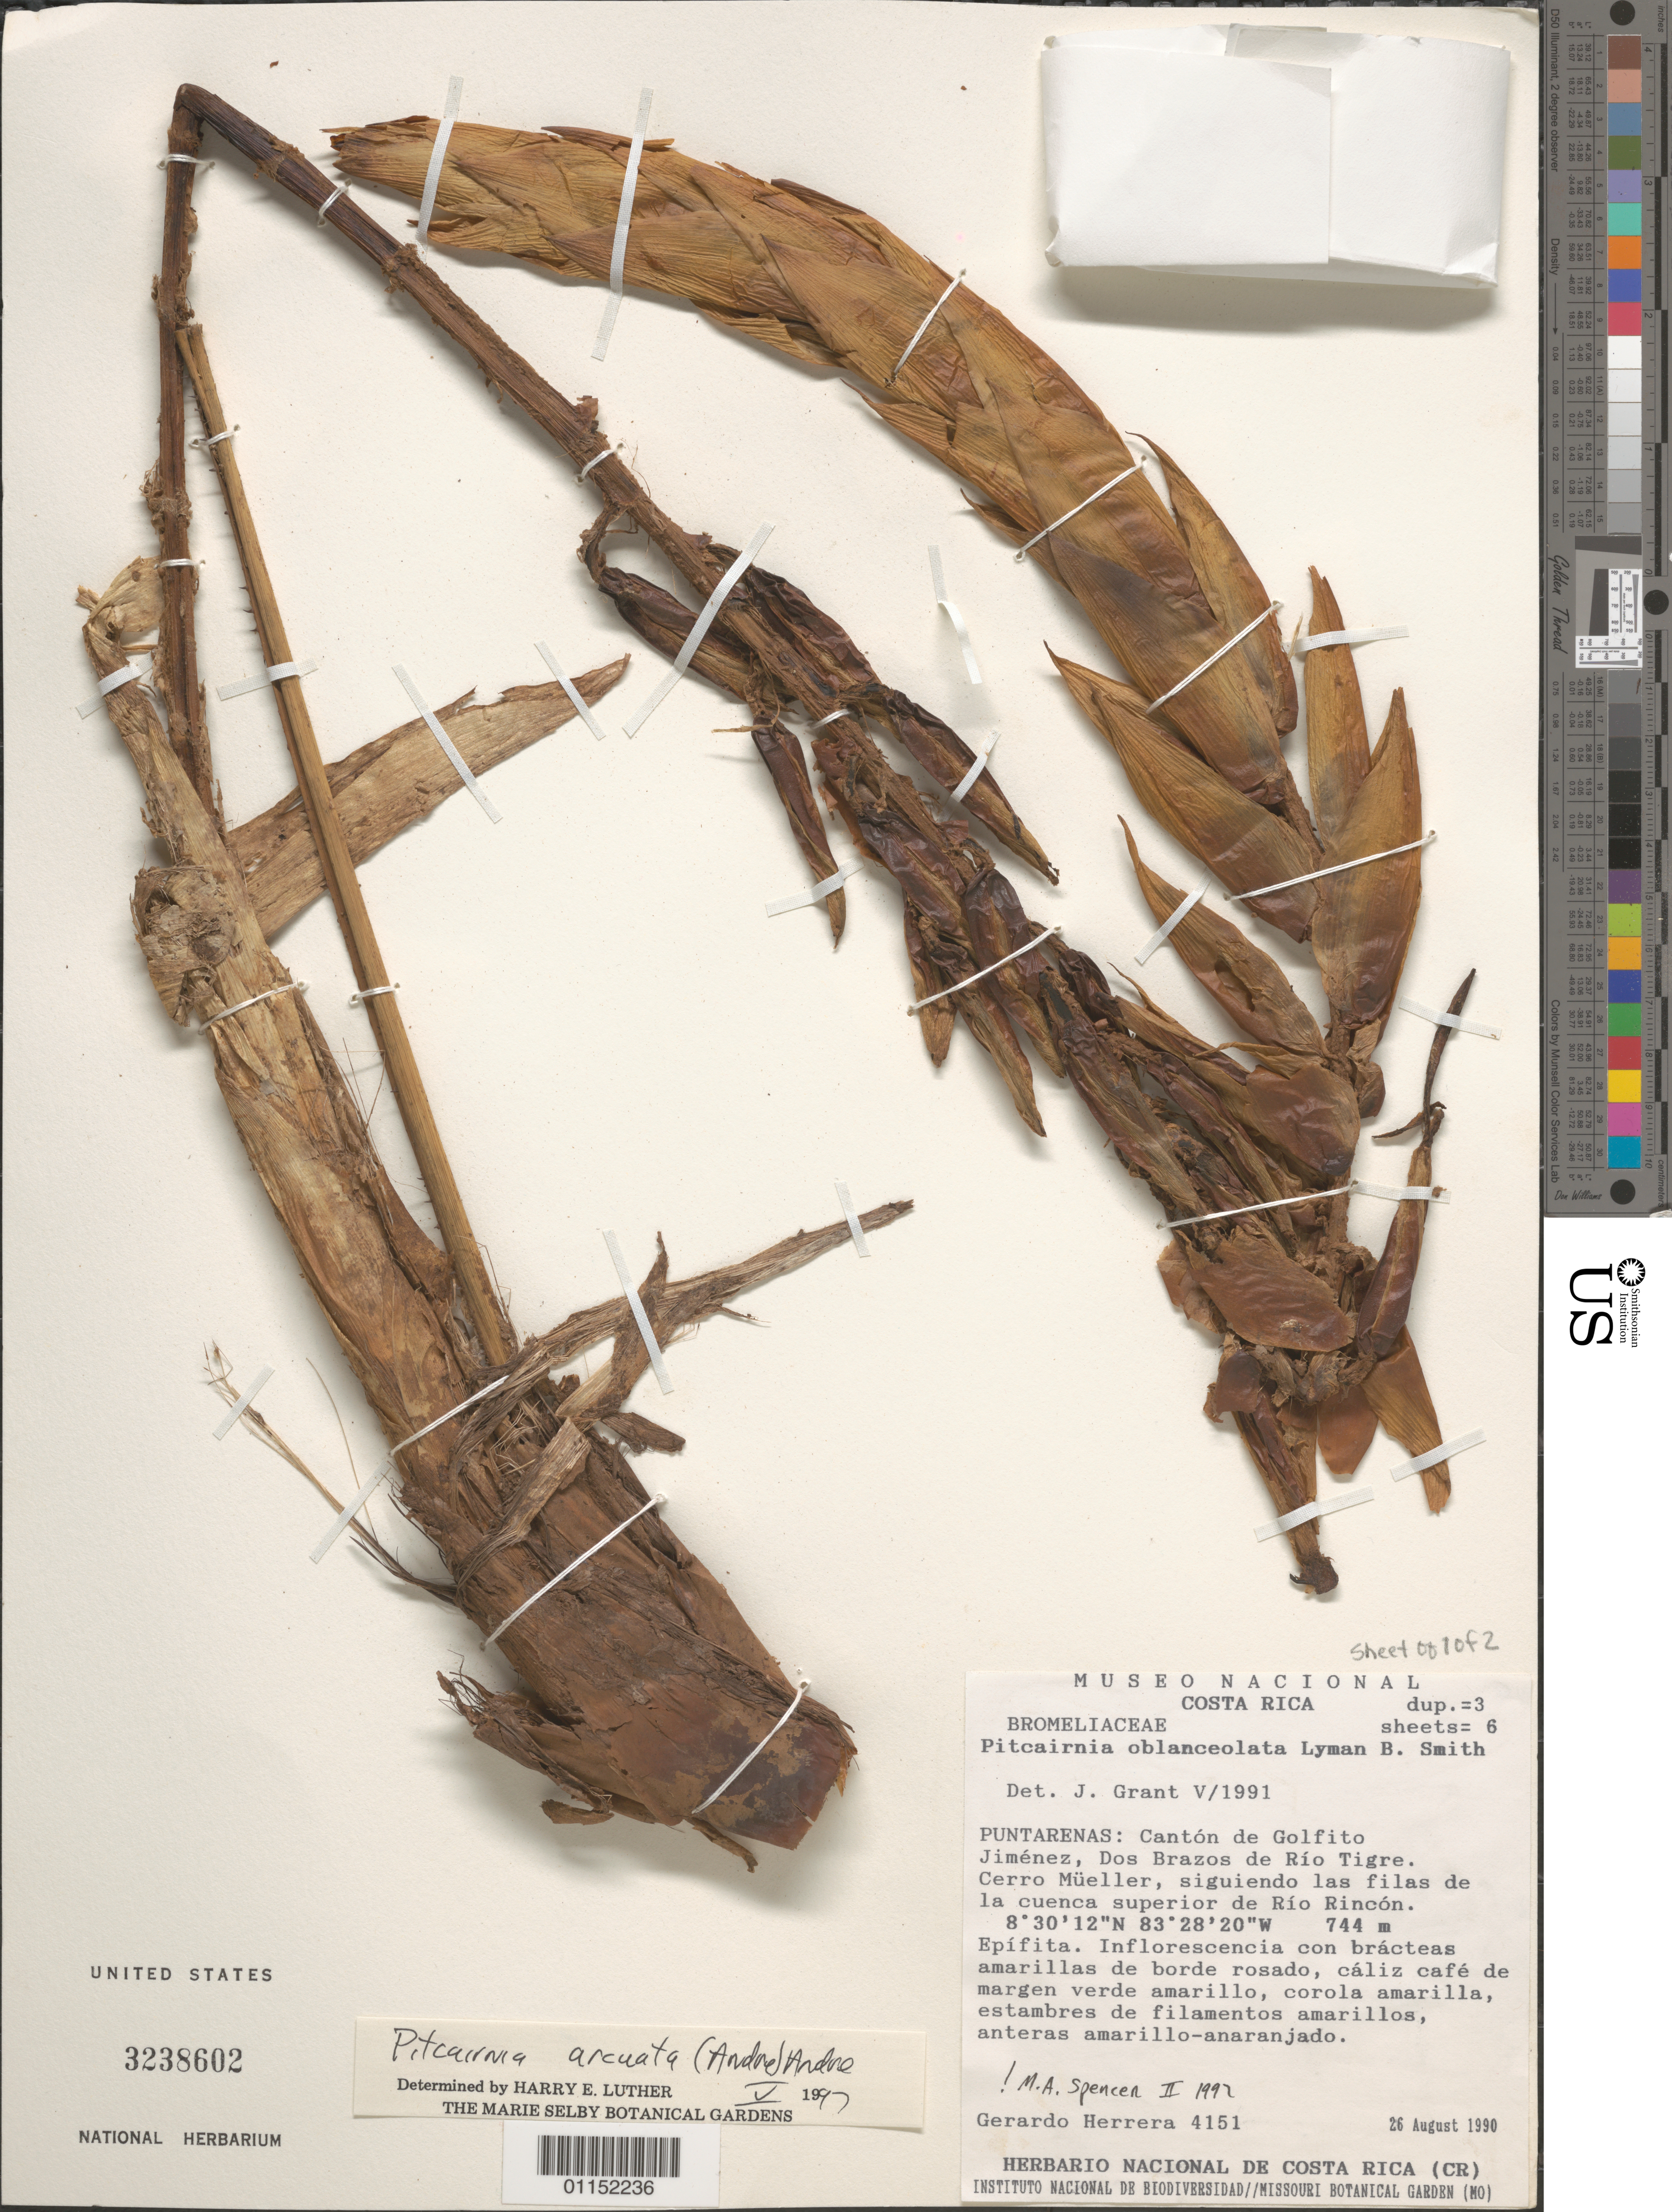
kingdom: Plantae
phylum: Tracheophyta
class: Liliopsida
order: Poales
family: Bromeliaceae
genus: Pitcairnia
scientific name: Pitcairnia arcuata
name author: (André) André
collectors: G. Herrera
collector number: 4151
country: Costa Rica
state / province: Puntarenas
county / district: Canton Golfito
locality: Jimenez, Dos Brazos de Rio Tigre. Cerro Mueller, siguiendo las filas de la cuenca superior de Rio Rincon.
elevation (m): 744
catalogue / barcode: US 3238602